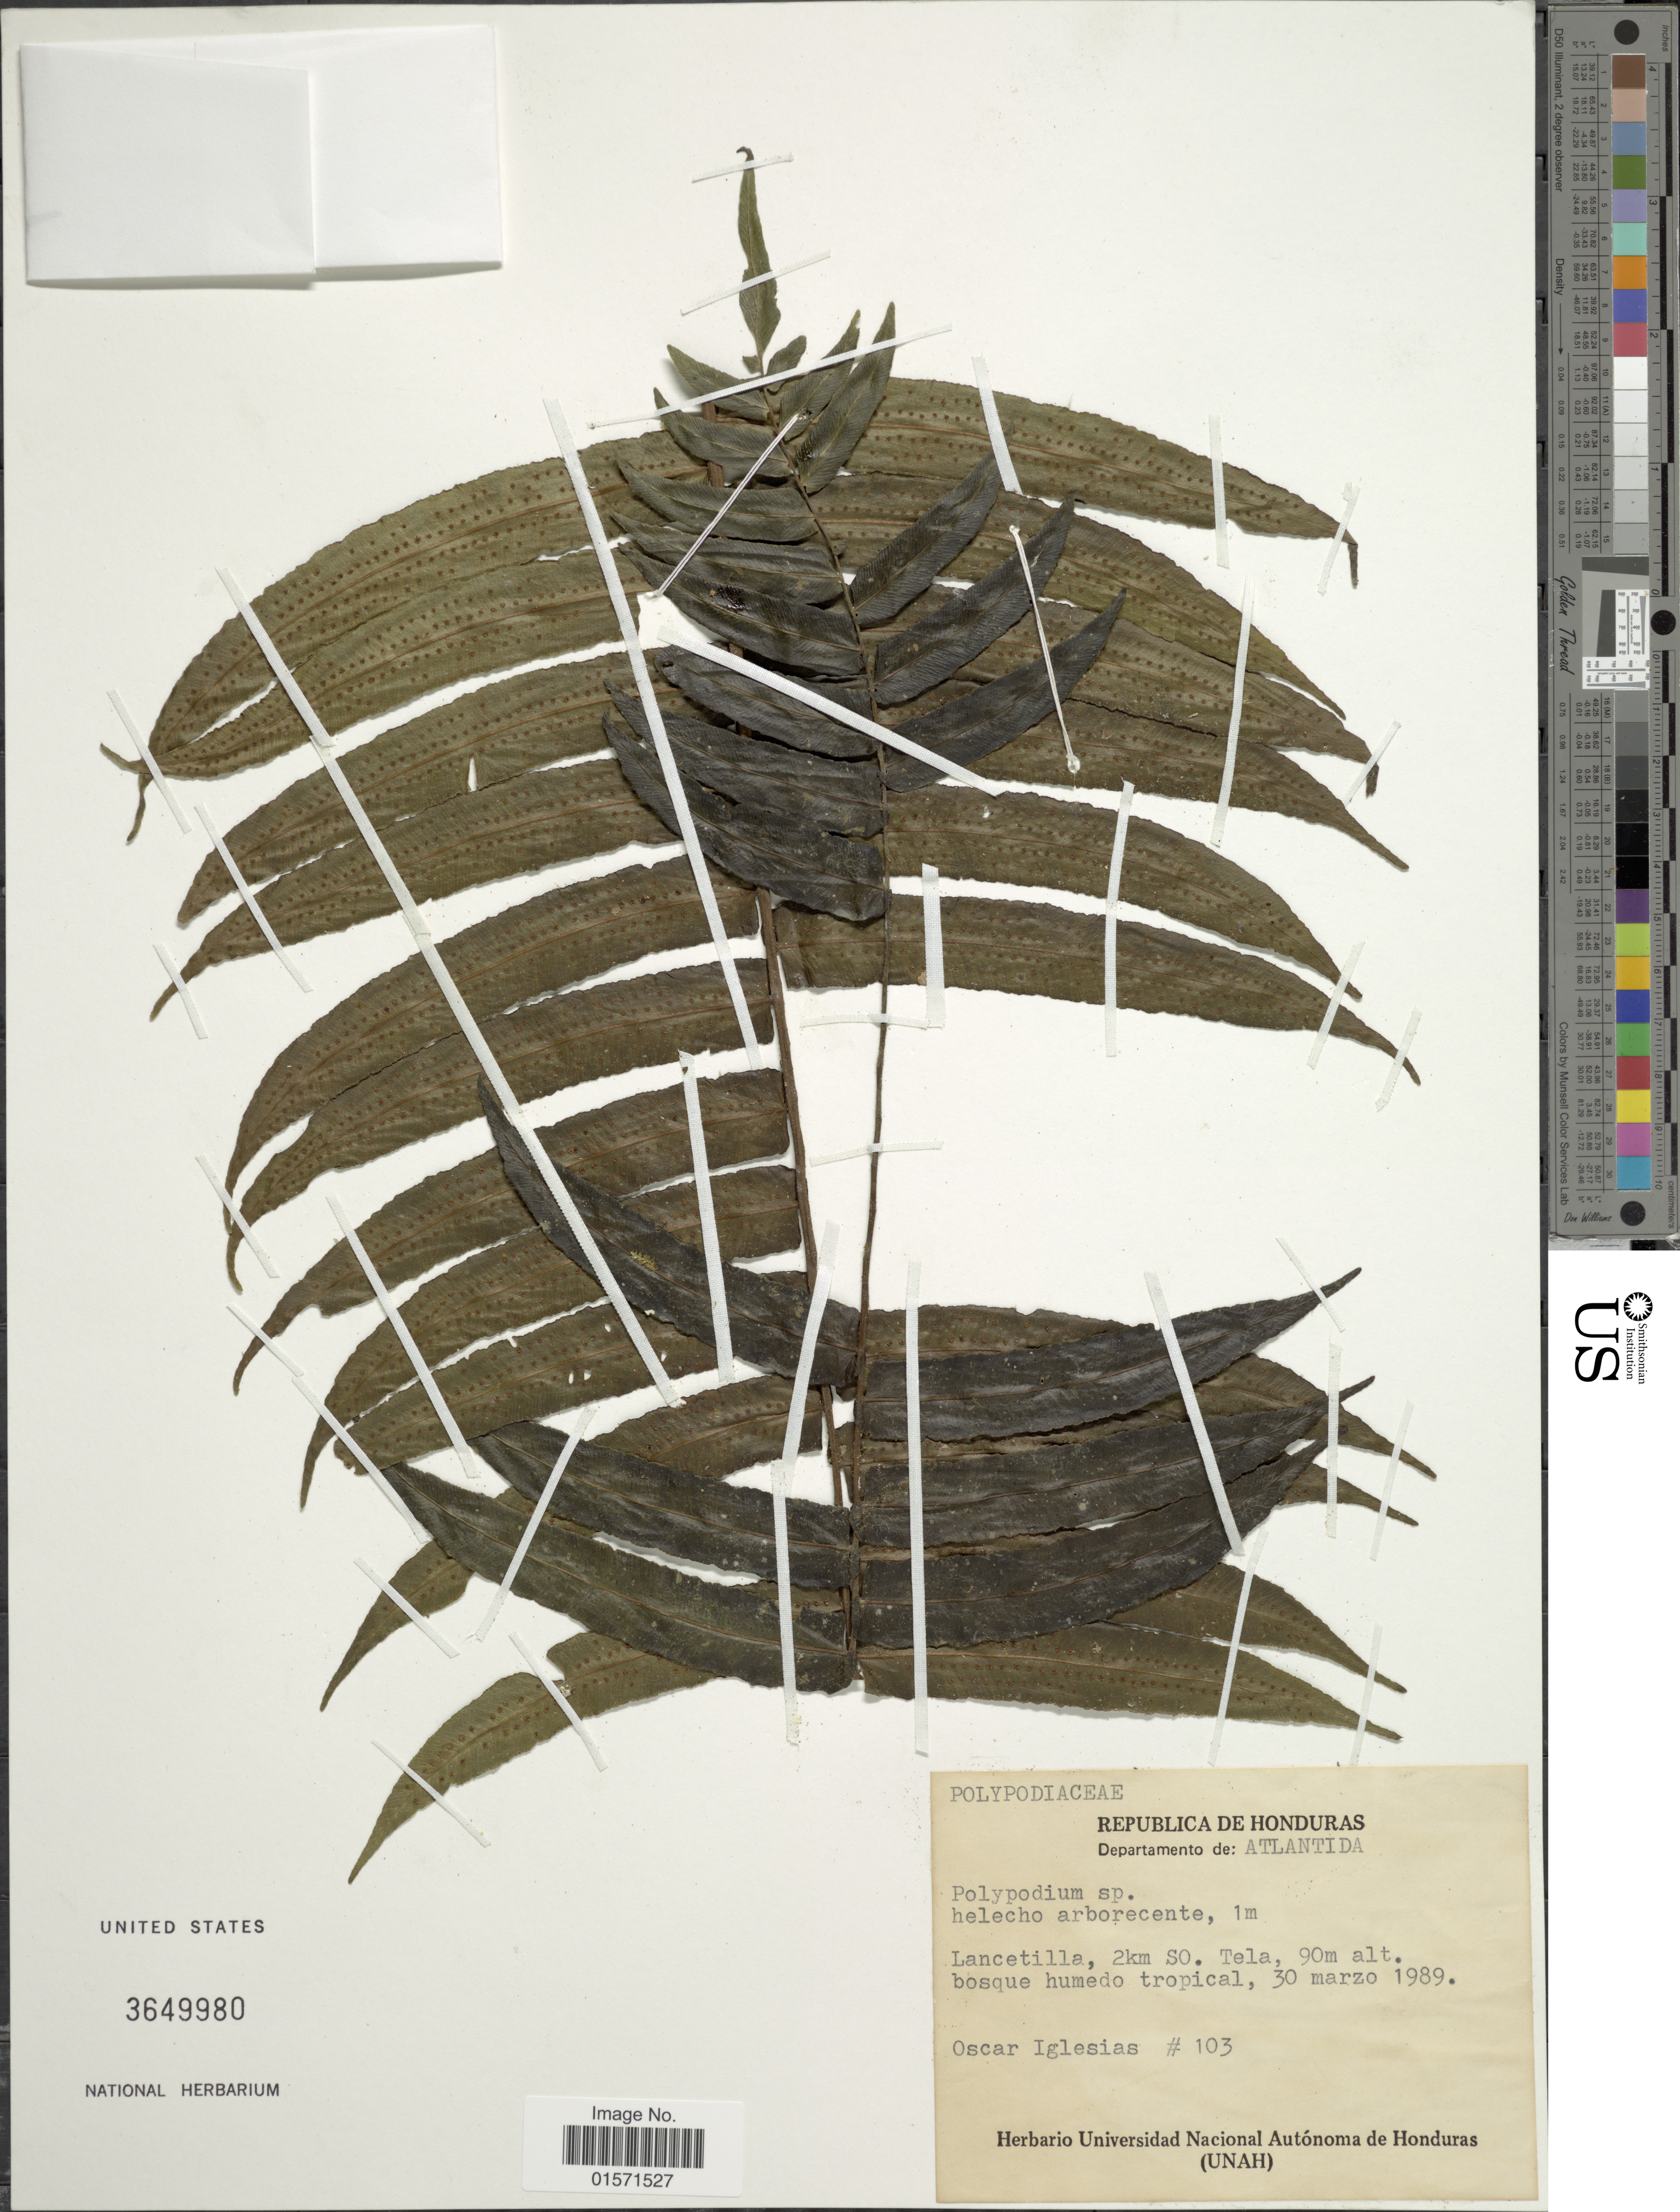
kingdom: Plantae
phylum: Tracheophyta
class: Polypodiopsida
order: Polypodiales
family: Lomariopsidaceae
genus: Cyclopeltis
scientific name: Cyclopeltis semicordata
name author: (Sw.) J. Sm.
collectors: O. Iglesias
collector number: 103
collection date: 1989-03-30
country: Honduras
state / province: Atlántida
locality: Departamento de Atlantida. Lancetilla, 2 km SO. Tela, bosque humedo tropical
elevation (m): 90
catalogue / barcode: US 3649980